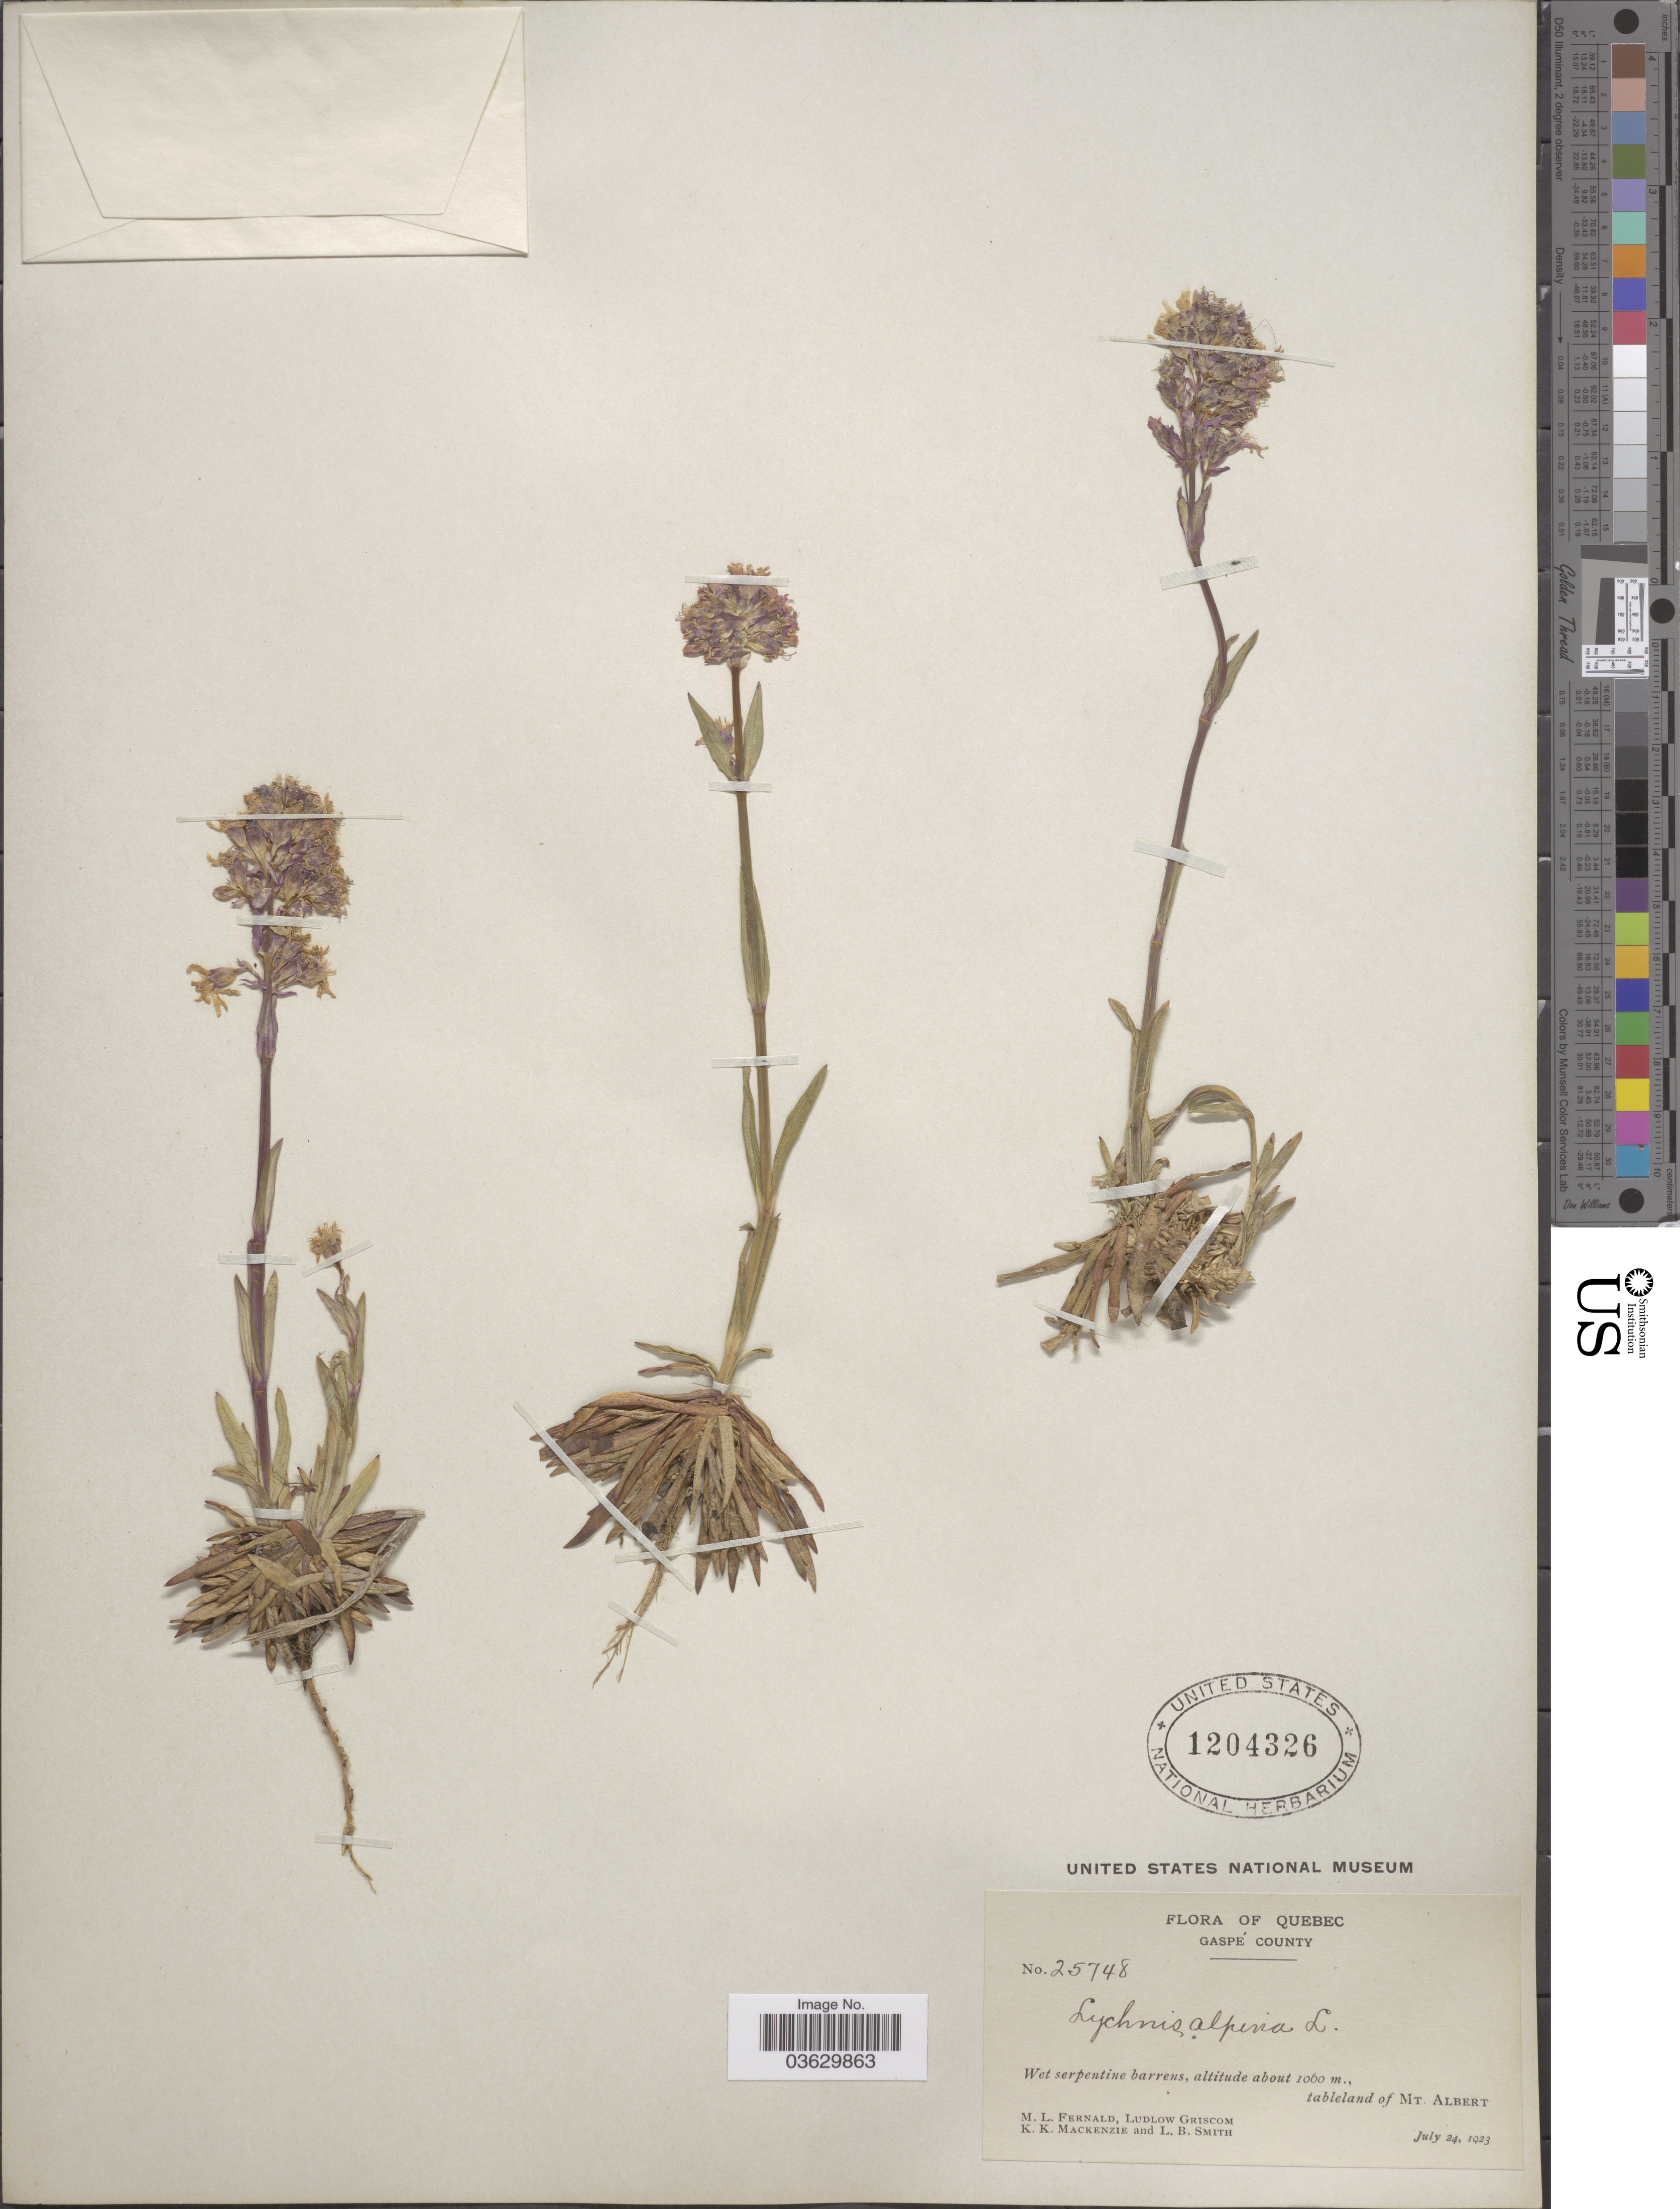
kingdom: Plantae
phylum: Tracheophyta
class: Magnoliopsida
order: Caryophyllales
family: Caryophyllaceae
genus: Viscaria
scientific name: Viscaria alpina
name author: (L.) G. Don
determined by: Strong, Mark T., (BOT), Smithsonian Institution - National Museum of Natural History (UNITED STATES)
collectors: M. L. Fernald, L. Griscom, K. K. Mackenzie & L. Smith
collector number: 25748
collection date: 1923-07-24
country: Canada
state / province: Quebec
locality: Gaspé County. Tableland of Mt. Albert.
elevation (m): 1060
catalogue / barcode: US 1204326